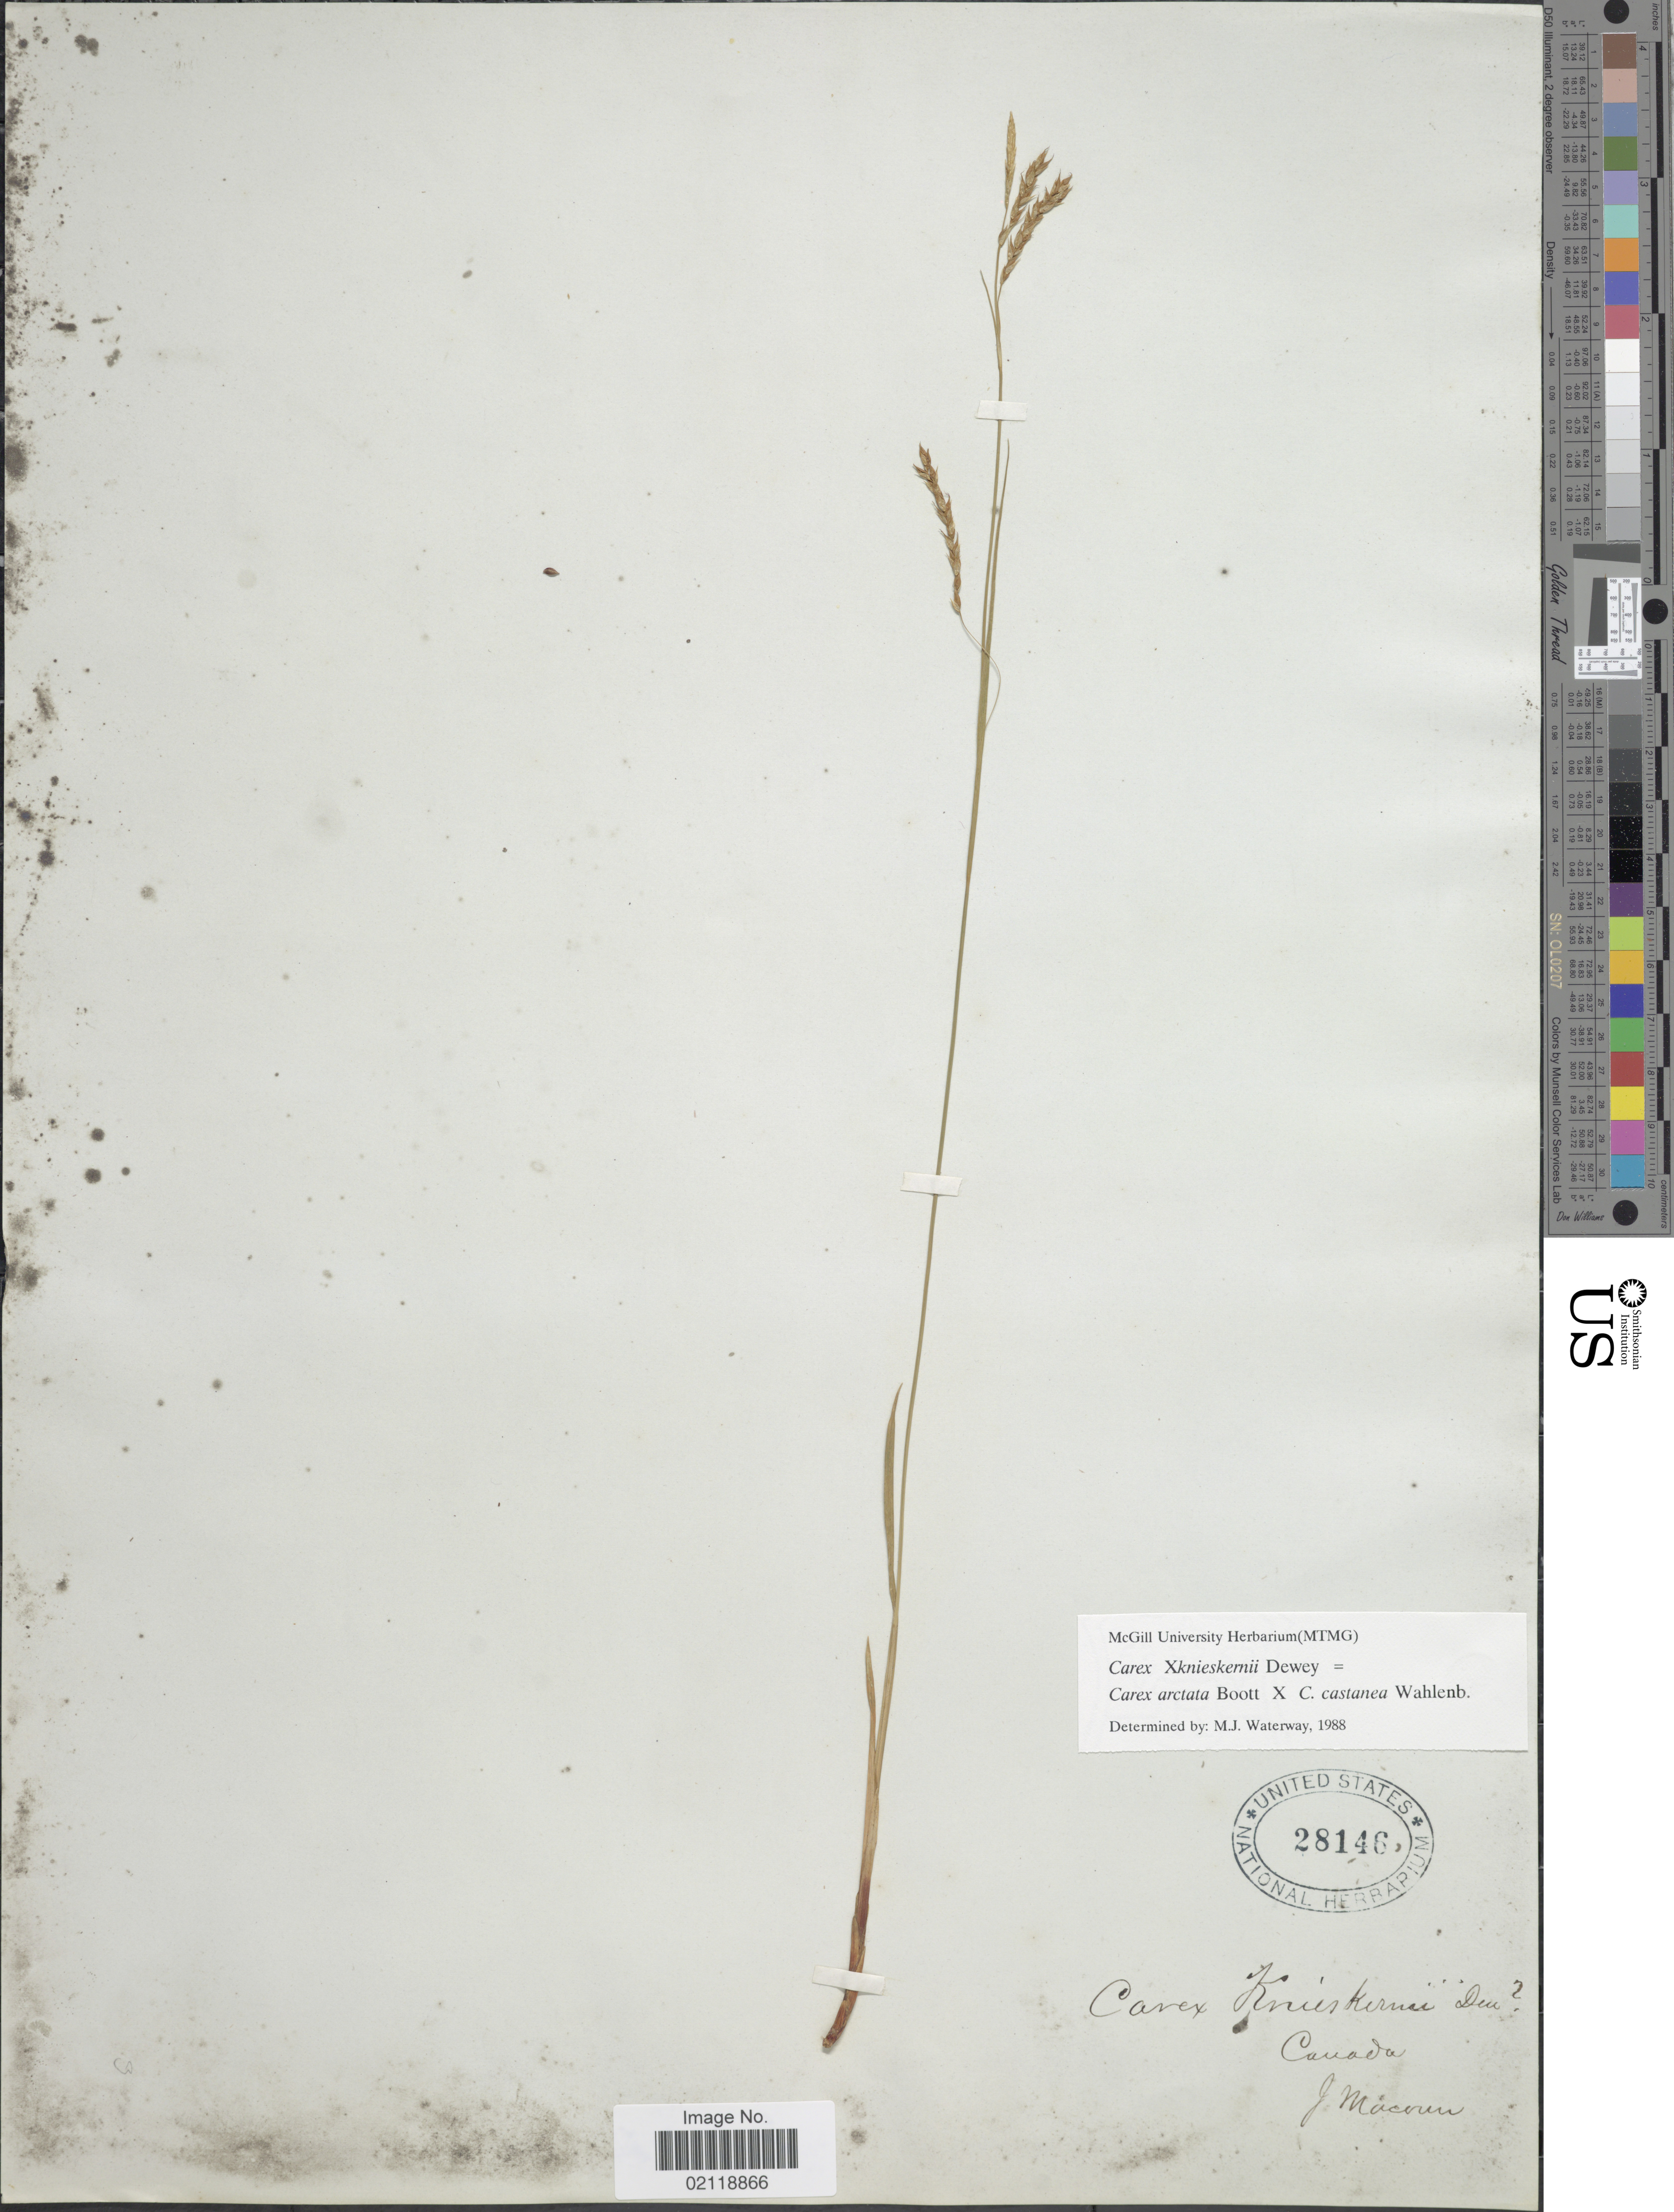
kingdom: Plantae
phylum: Tracheophyta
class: Liliopsida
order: Poales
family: Cyperaceae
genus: Carex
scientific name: Carex x knieskernii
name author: Dewey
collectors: J. Macoun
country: Canada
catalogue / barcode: US 28146